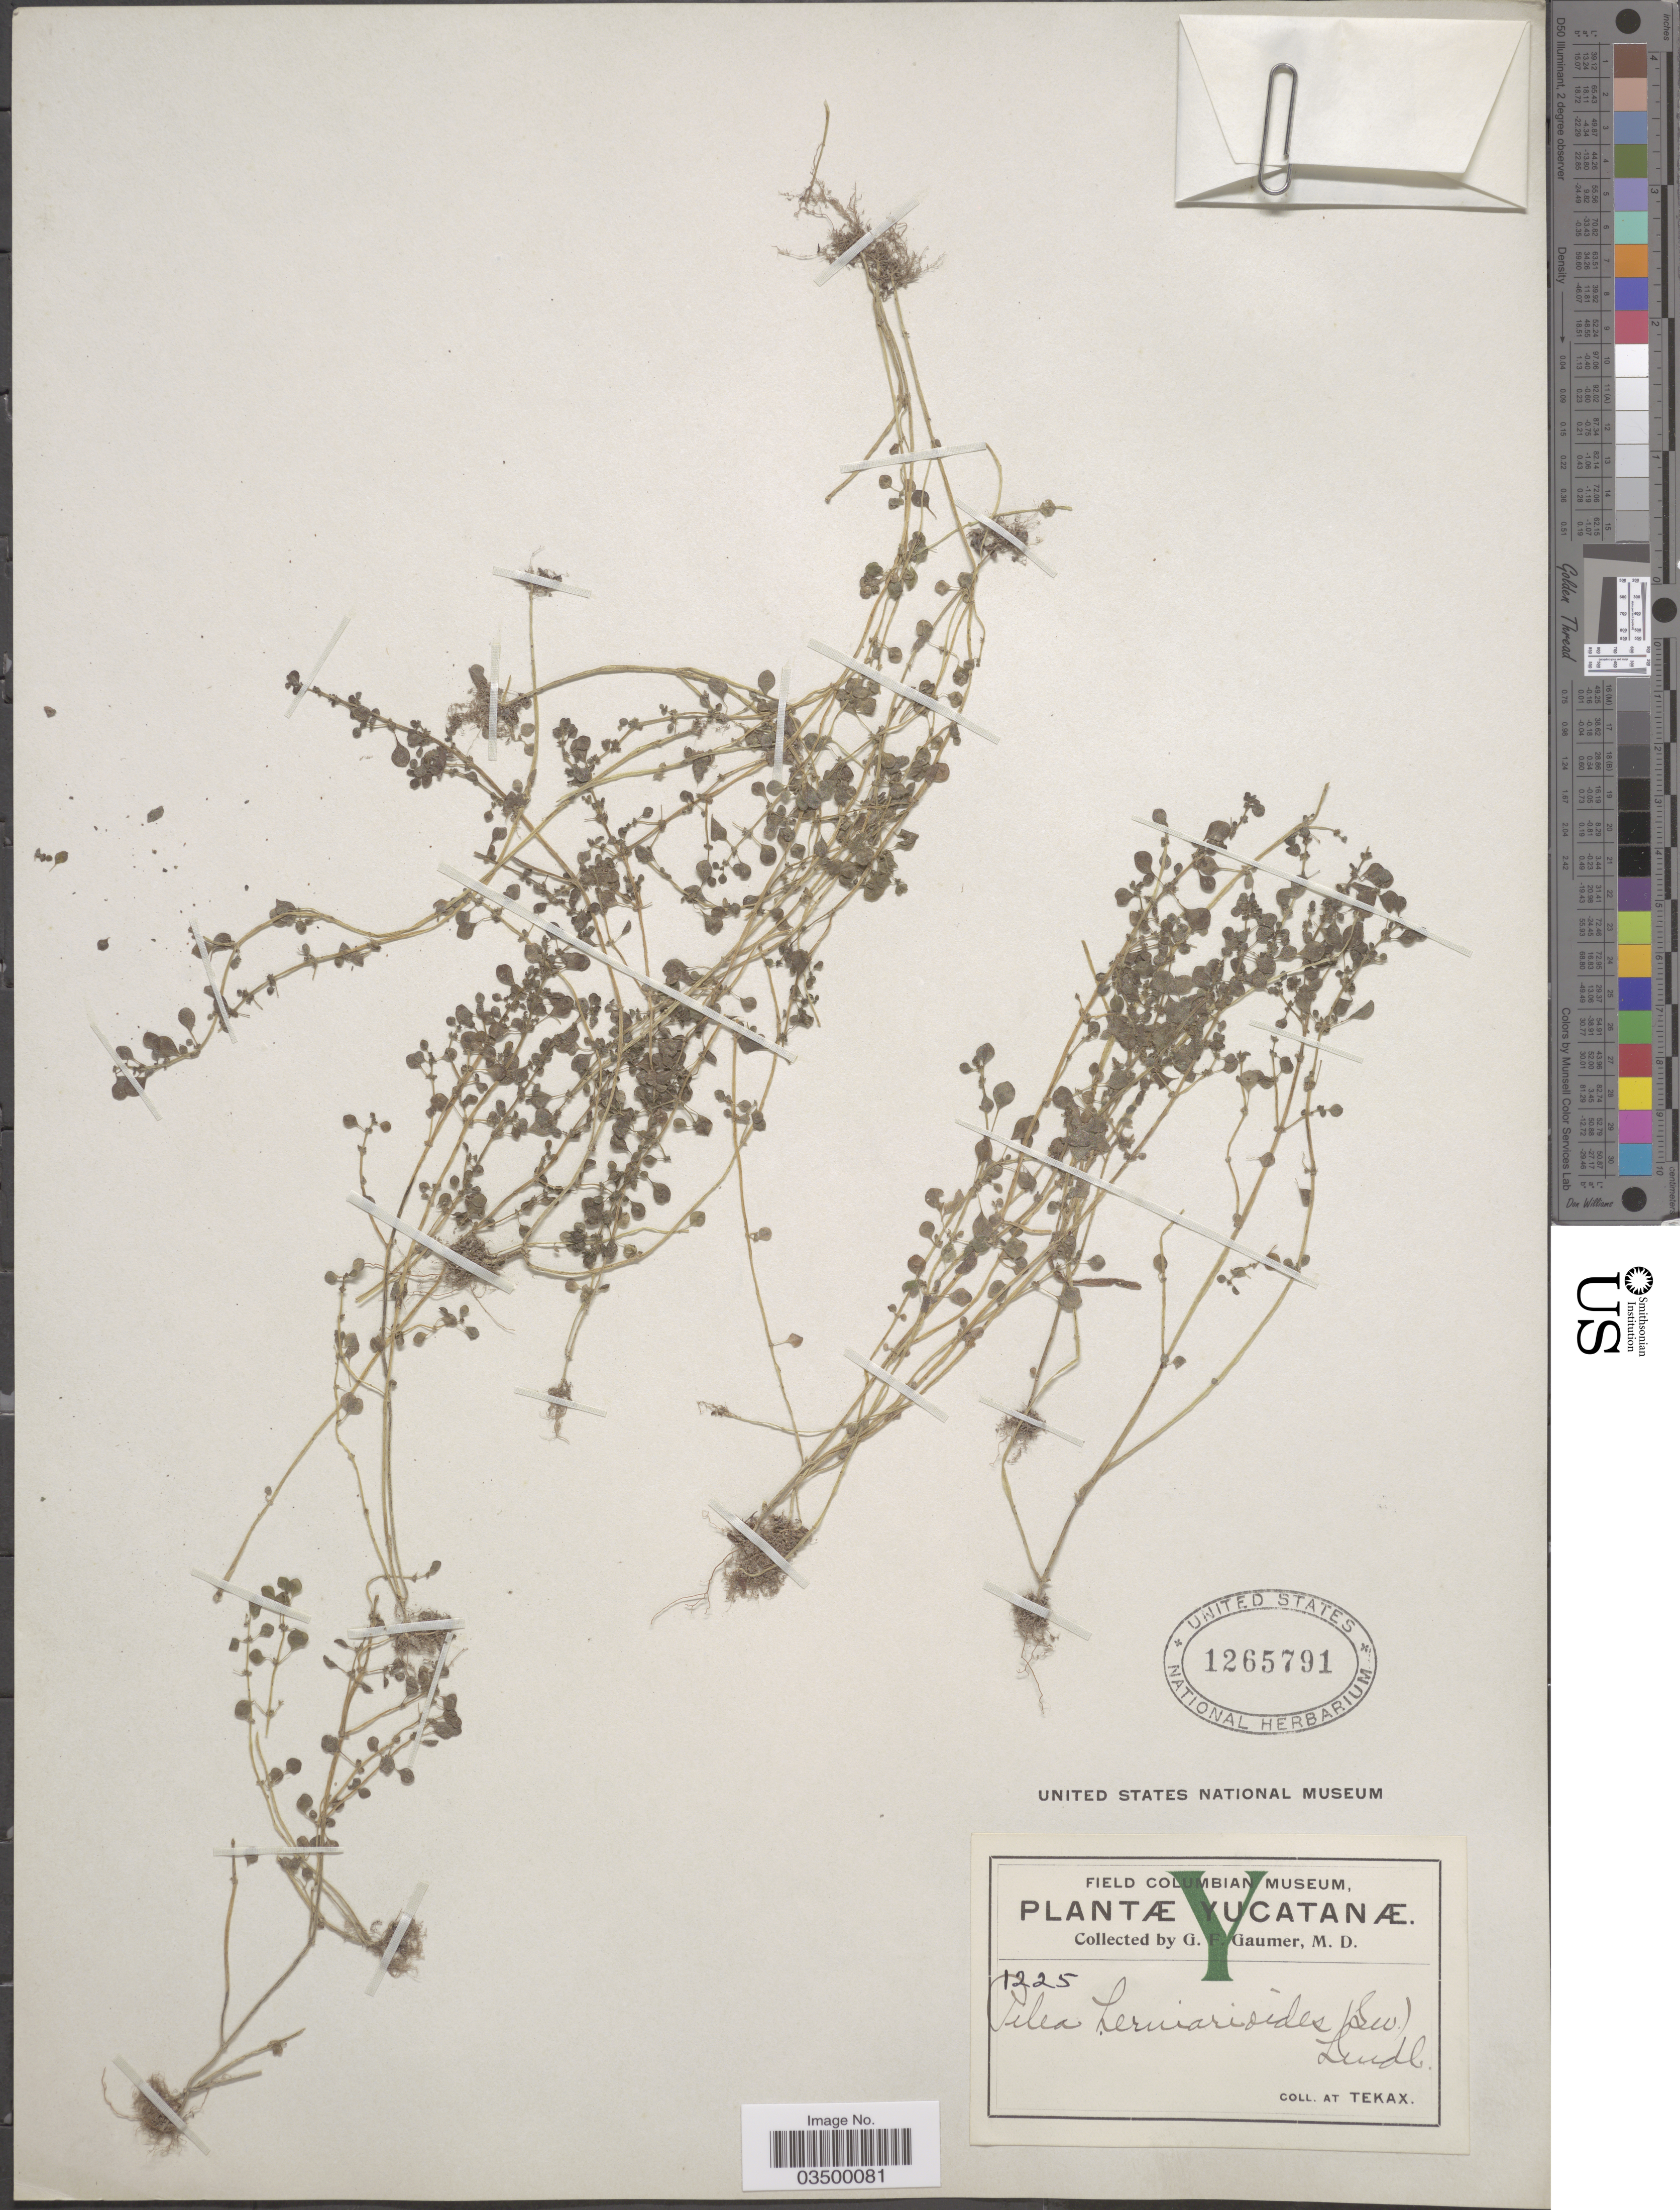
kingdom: Plantae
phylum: Tracheophyta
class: Magnoliopsida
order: Rosales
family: Urticaceae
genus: Pilea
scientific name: Pilea herniarioides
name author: (Sw.) Lindl.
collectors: G. F. Gaumer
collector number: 1225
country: Mexico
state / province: Yucatán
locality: At Tekax.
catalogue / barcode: US 1265791